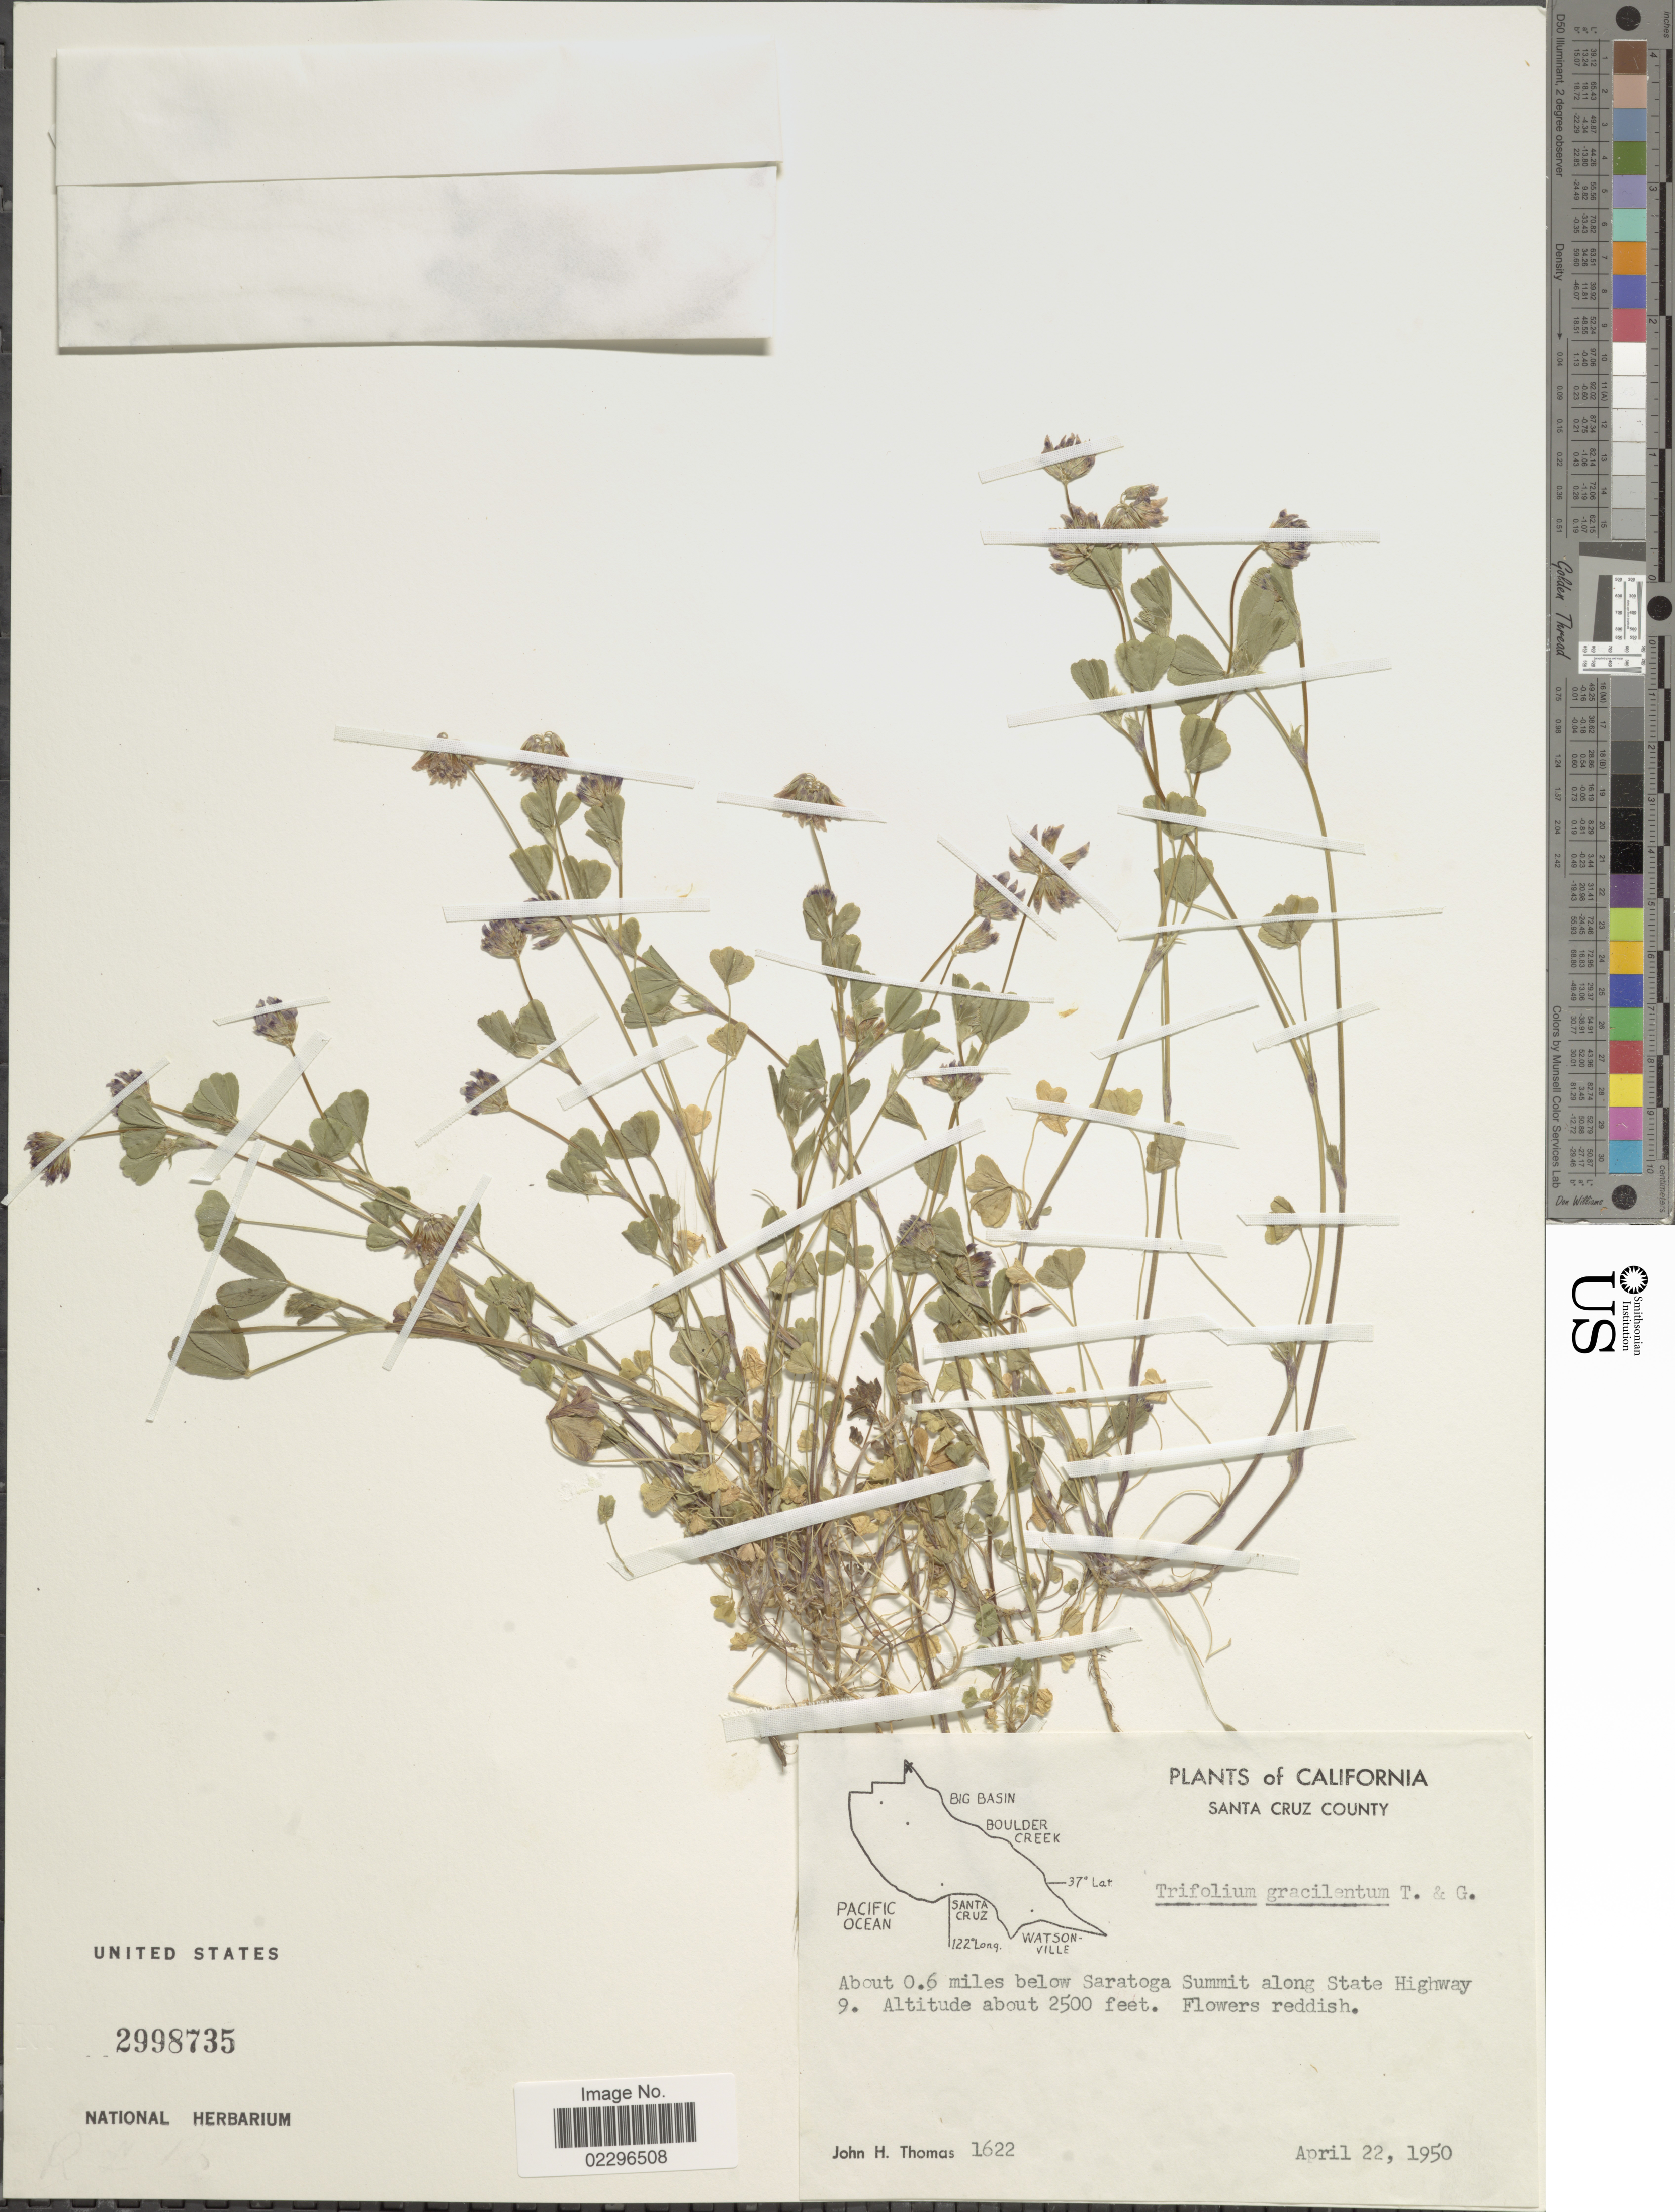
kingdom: Plantae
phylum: Tracheophyta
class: Magnoliopsida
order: Fabales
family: Fabaceae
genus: Trifolium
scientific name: Trifolium gracilentum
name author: Torr. & A. Gray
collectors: J. H. Thomas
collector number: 1622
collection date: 1950-04-22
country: United States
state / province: California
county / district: Santa Cruz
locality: Santa Cruz County, About 0.6 miles below Saratoga Summit along State Highway 9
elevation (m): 762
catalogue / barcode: US 2998735